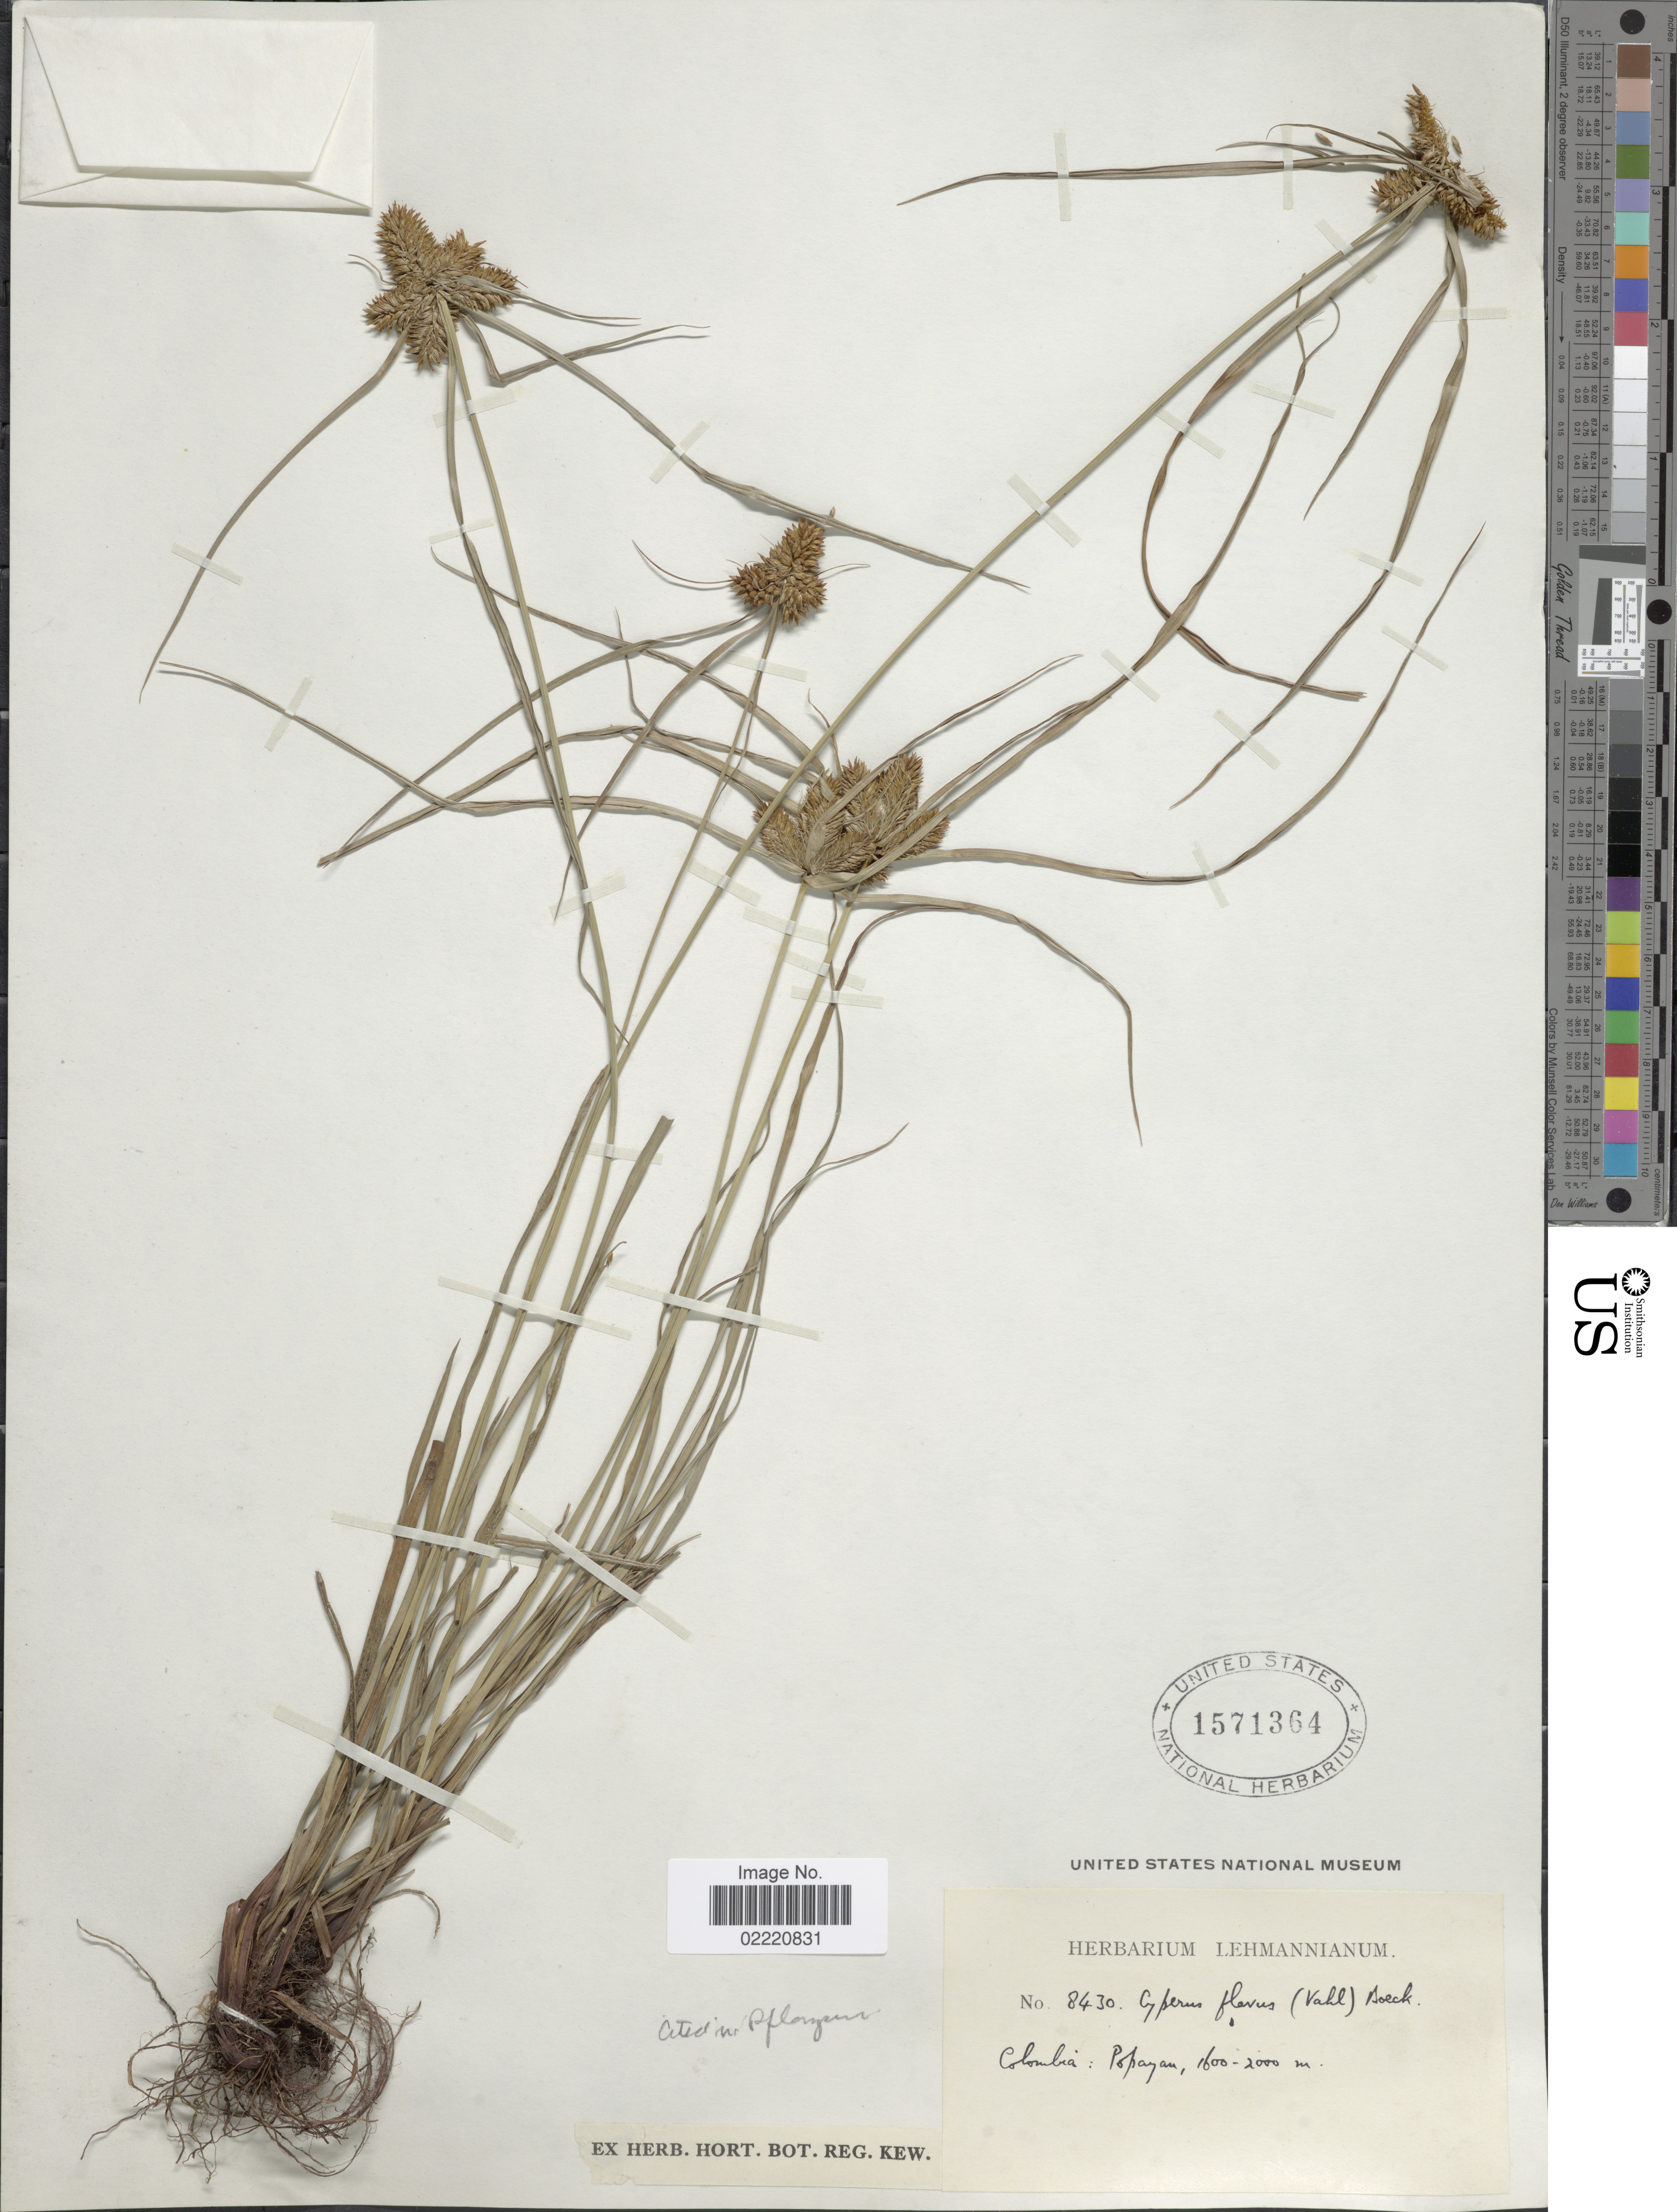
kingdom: Plantae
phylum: Tracheophyta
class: Liliopsida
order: Poales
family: Cyperaceae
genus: Cyperus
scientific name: Cyperus aggregatus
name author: (Willd.) Endl.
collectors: ex herb. Lehmannianum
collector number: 8430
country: Colombia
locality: Colombia, Popayan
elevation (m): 1600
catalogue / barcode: US 1571364